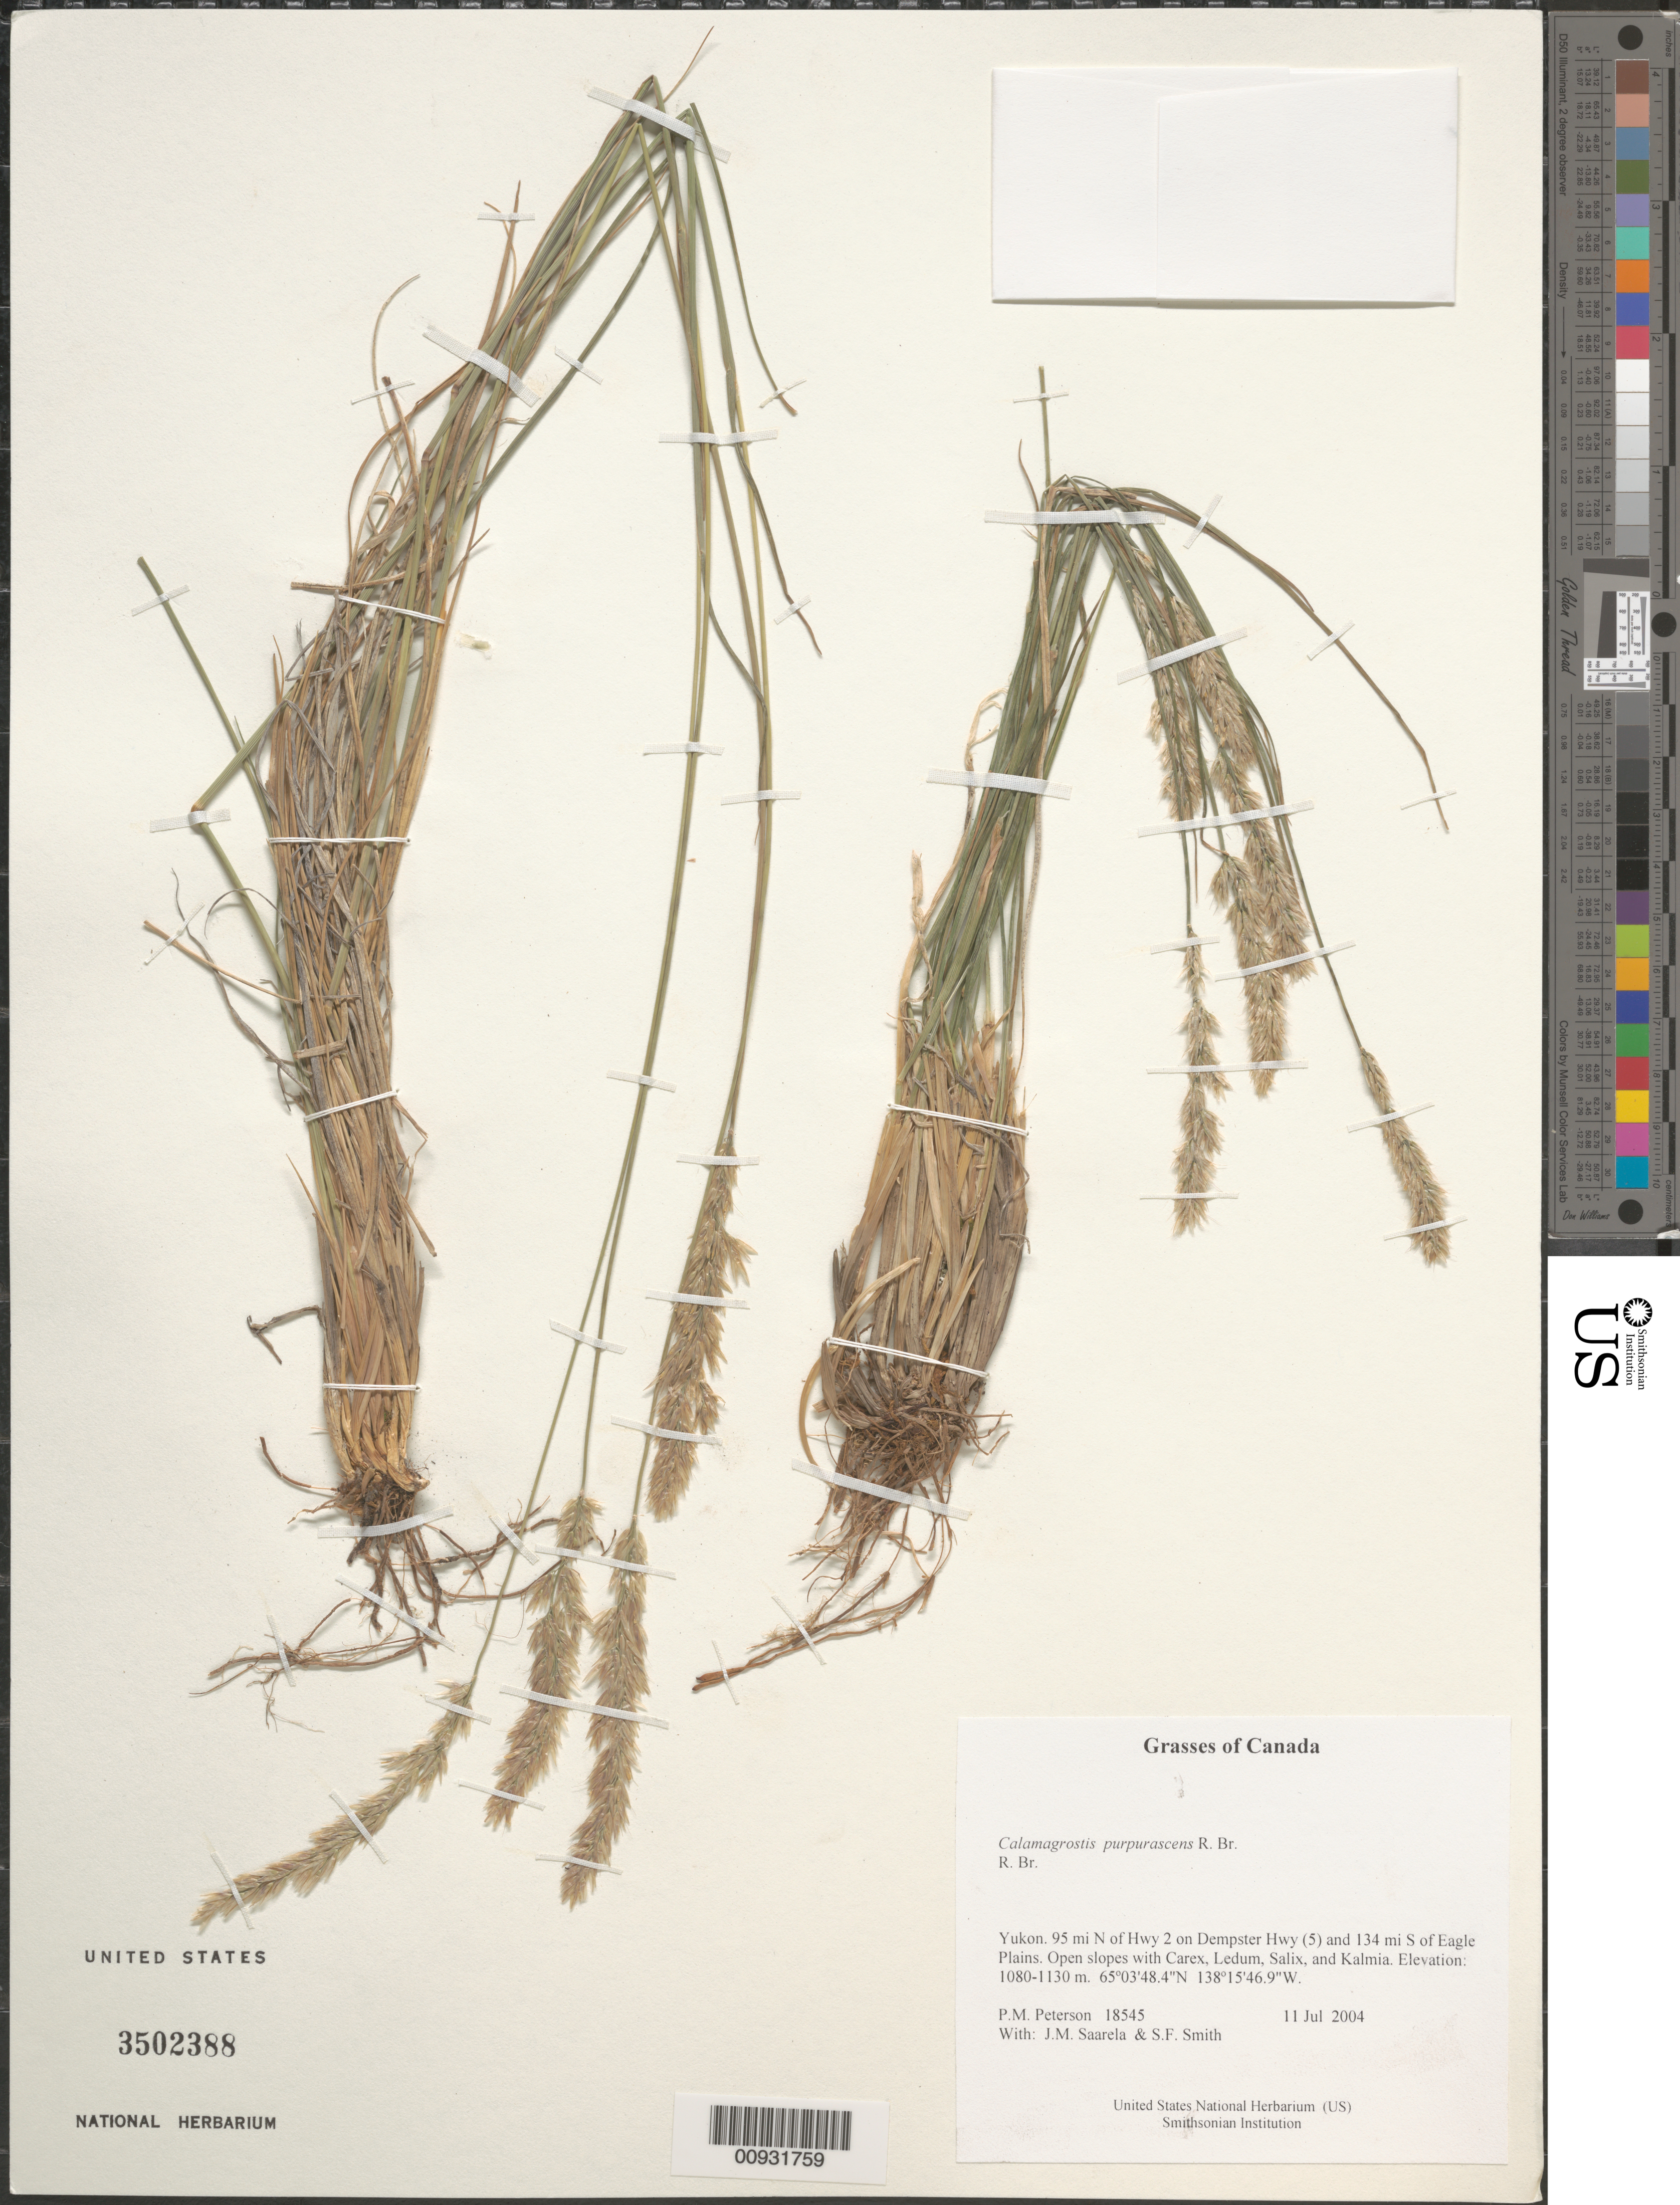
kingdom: Plantae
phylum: Tracheophyta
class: Liliopsida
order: Poales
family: Poaceae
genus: Calamagrostis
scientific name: Calamagrostis purpurascens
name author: R. Br.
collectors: P. M. Peterson, J. Saarela & S.F. Smith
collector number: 18545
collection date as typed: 11 Jul 2004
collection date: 2004-07-11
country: Canada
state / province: Yukon Territory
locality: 95 mi N of Hwy 2 on Dempster Hwy (5) and 134 mi S of Eagle Plains. Open slopes with Carex, Ledum, Salix, and Kalmia.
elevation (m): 1080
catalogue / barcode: US 3502388